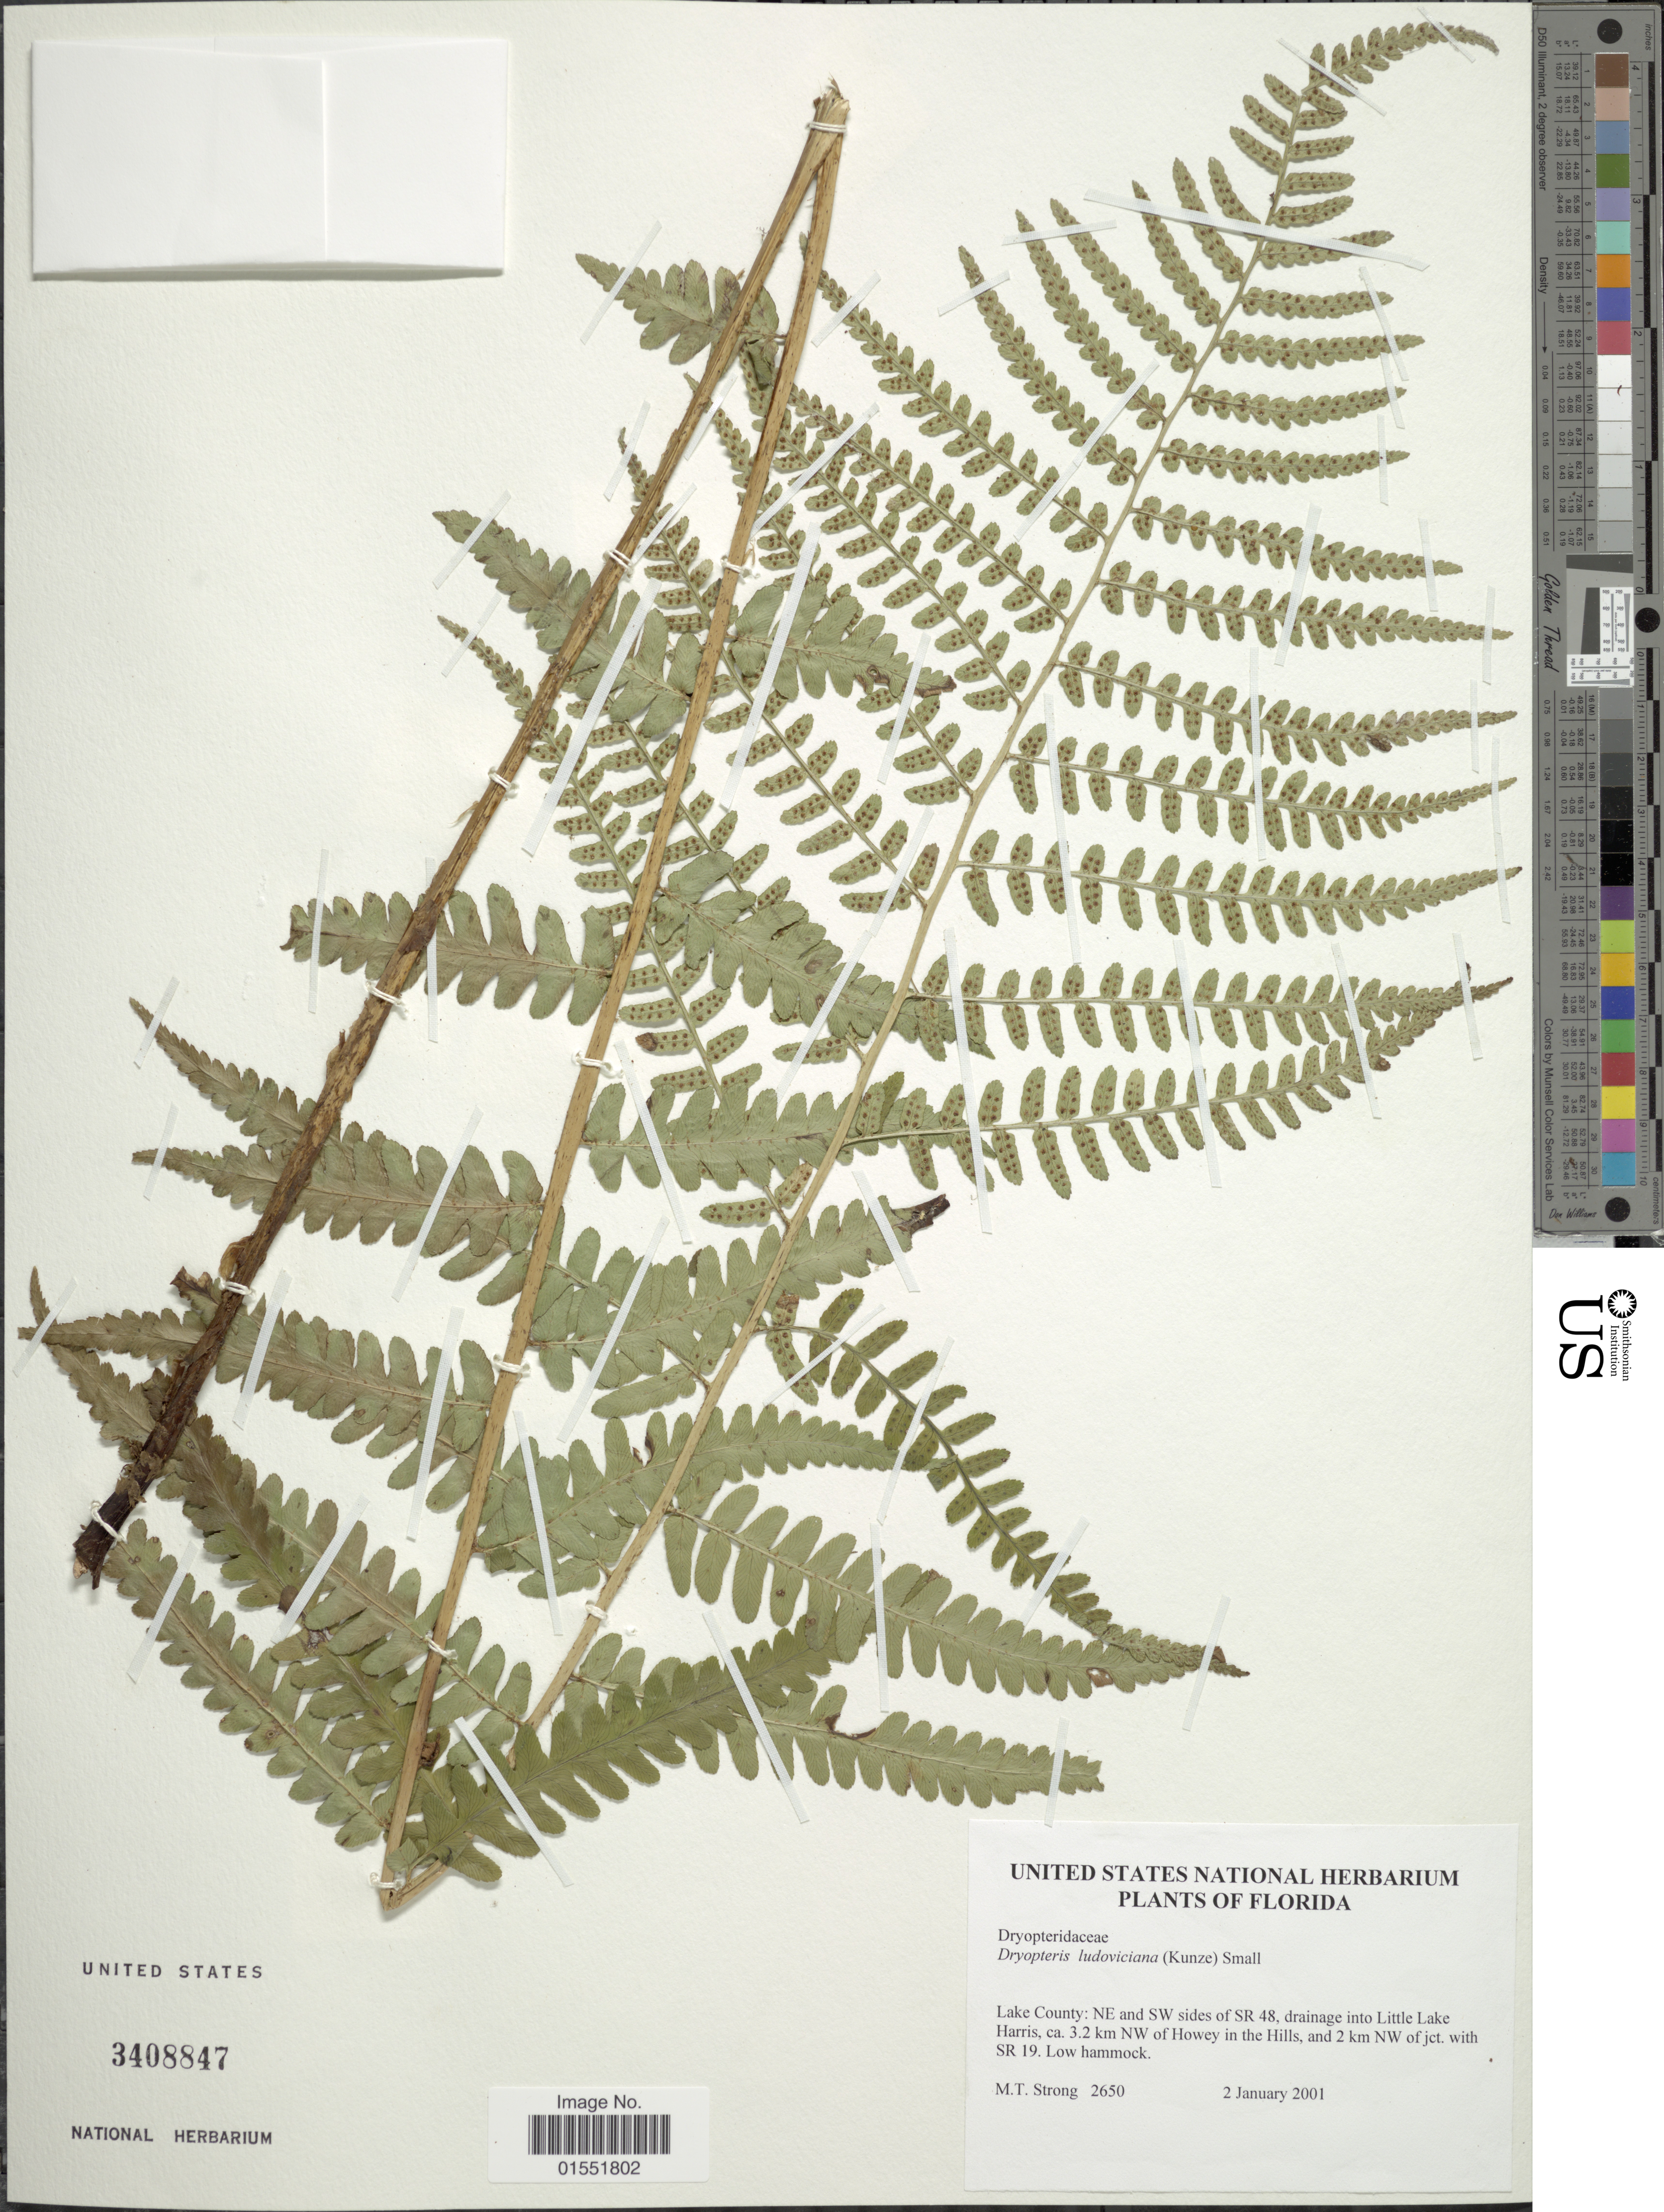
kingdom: Plantae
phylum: Tracheophyta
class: Polypodiopsida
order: Polypodiales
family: Dryopteridaceae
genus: Dryopteris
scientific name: Dryopteris ludoviciana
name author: (Kunze) Small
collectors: M. T. Strong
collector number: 2650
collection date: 2001-01-02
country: United States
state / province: Florida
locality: Lake County: NE and SW sides of SR 48, drainage into Little Lake Harris, ca. 3.2 km NW of Howey in the Hills, and 2 km NW of jct. with SR 19. Low hammock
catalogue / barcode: US 3408847